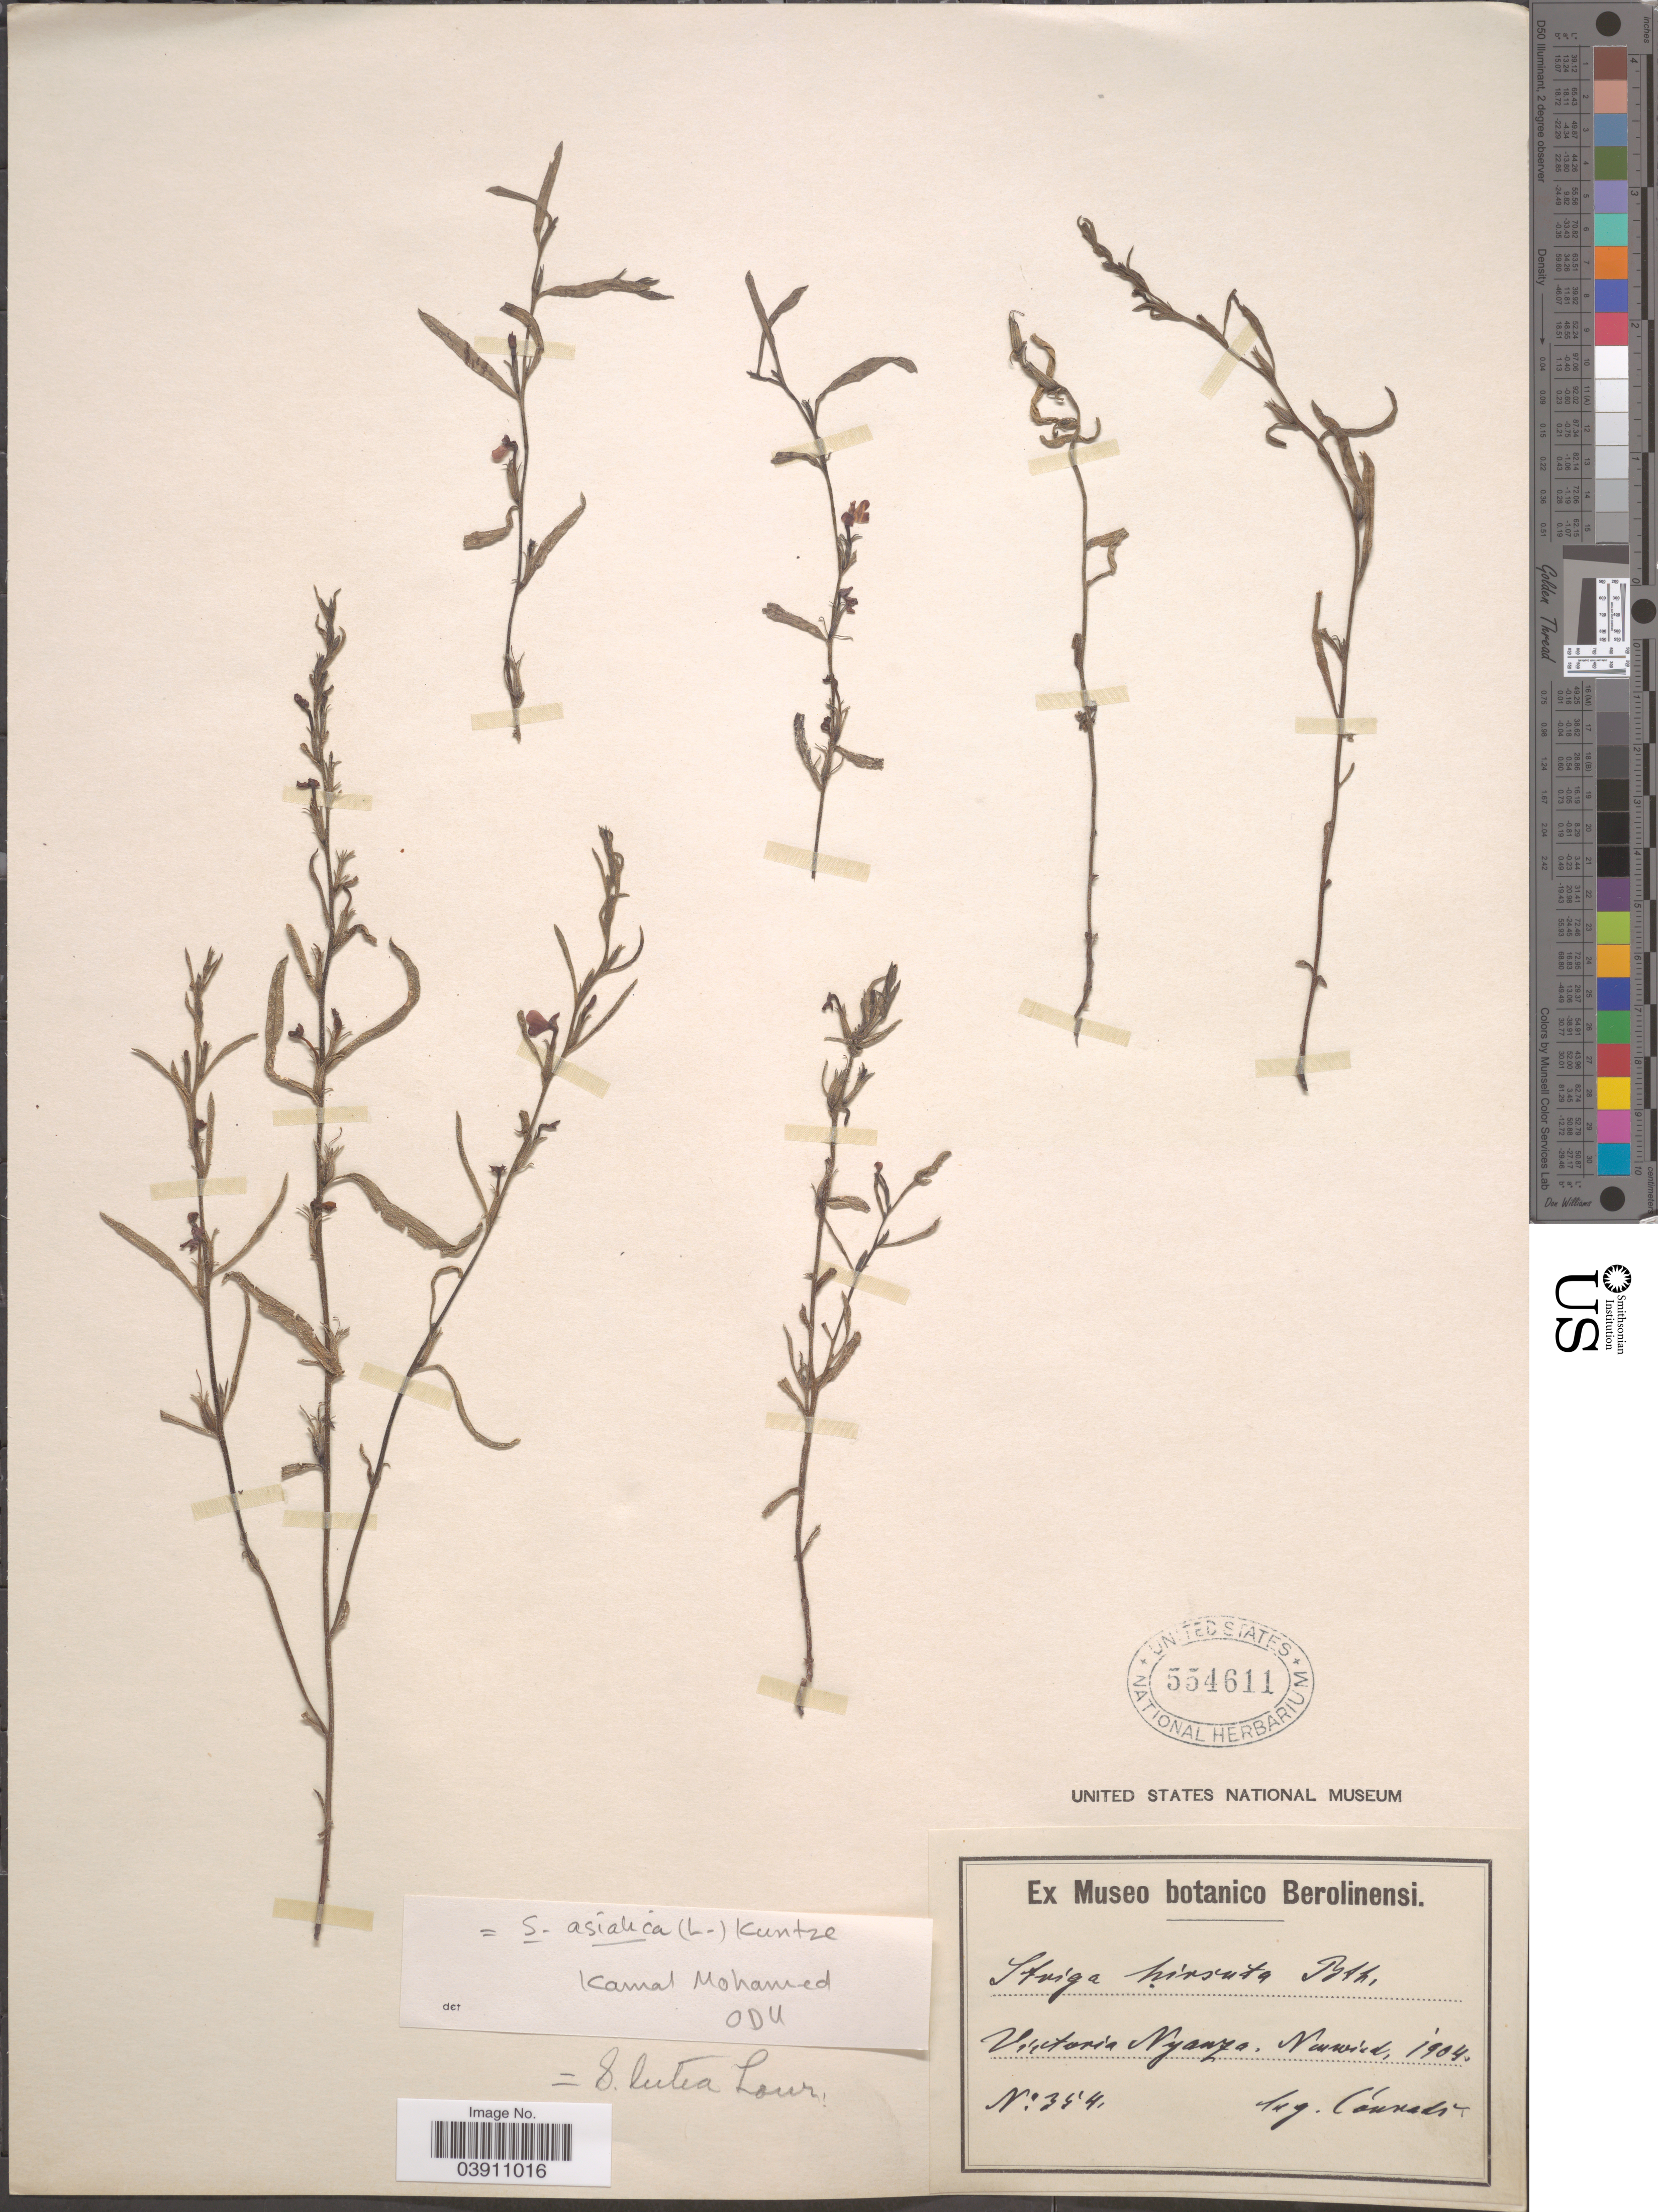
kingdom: Plantae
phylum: Tracheophyta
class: Magnoliopsida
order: Lamiales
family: Orobanchaceae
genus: Striga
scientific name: Striga lutea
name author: Lour.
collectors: Conradt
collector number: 354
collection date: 1904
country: Kenya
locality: Victoria Nyanza, Nuwind [interpreted].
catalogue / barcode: US 554611